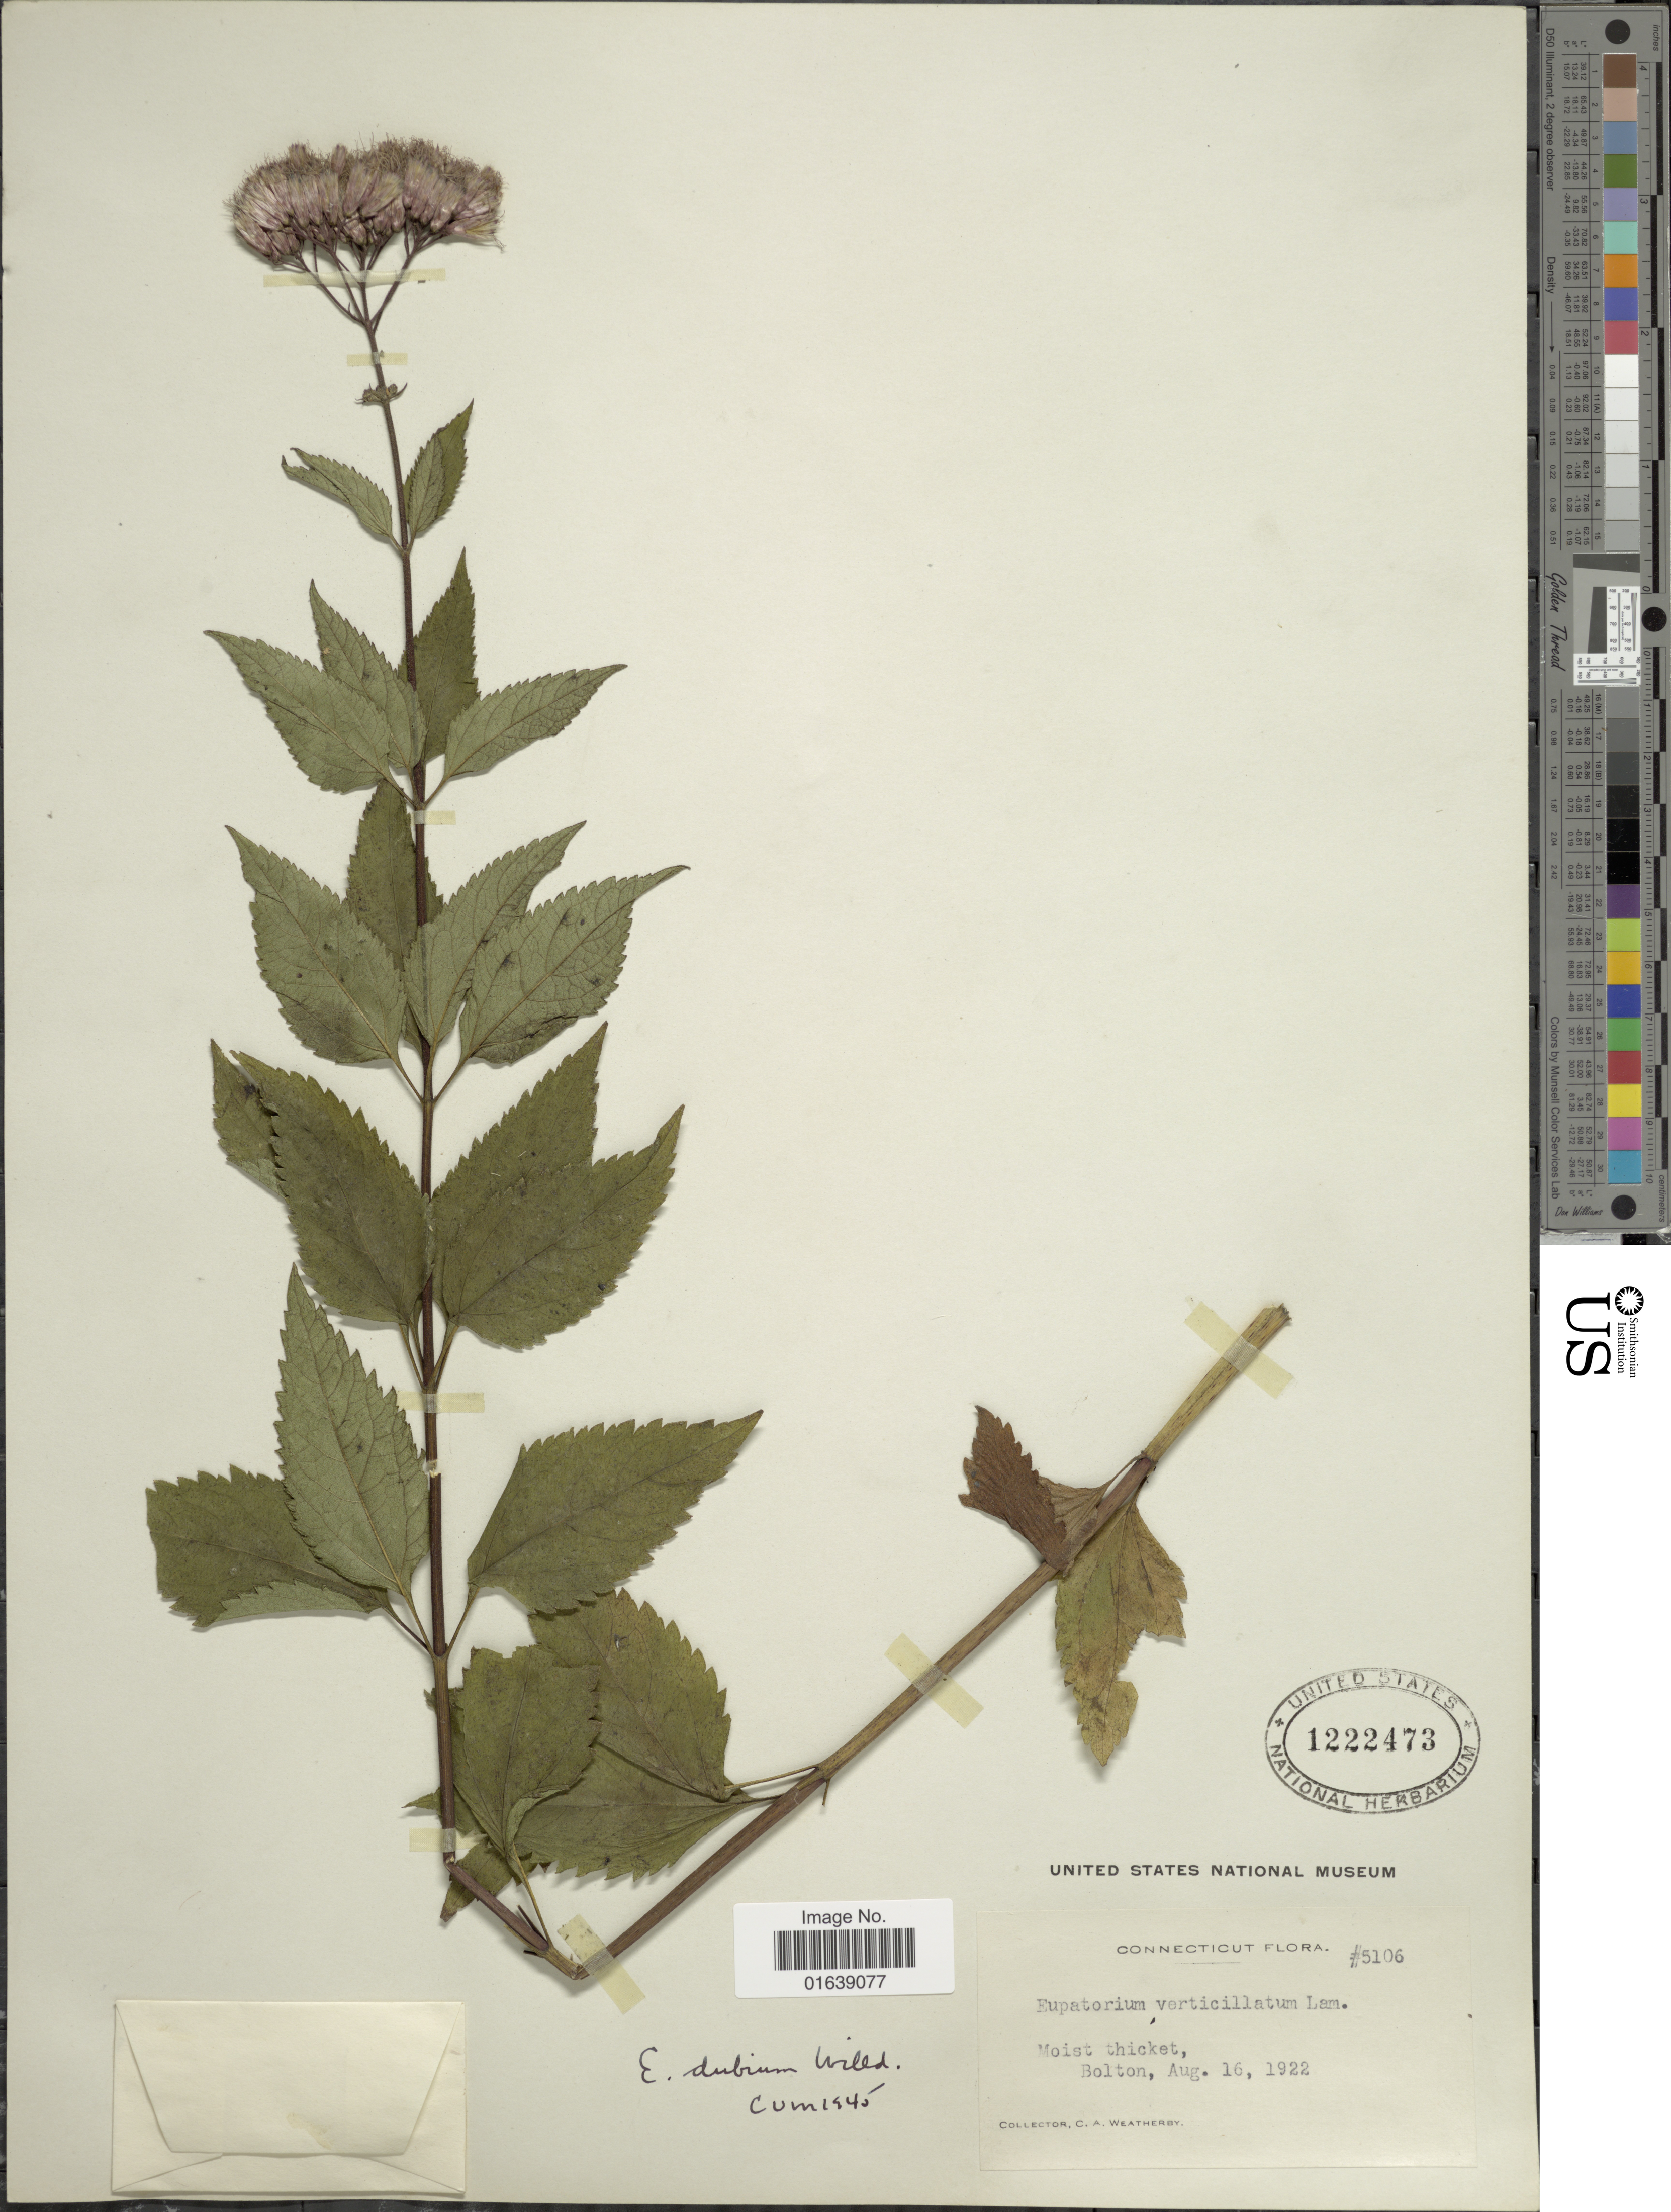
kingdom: Plantae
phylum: Tracheophyta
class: Magnoliopsida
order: Asterales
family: Asteraceae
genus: Eupatorium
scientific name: Eupatorium dubium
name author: Willd. ex Poir.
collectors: C. A. Weatherby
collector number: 5106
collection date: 1922-08-16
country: United States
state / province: Connecticut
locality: Connecticut. Bolton, Moist thicket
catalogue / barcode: US 1222473